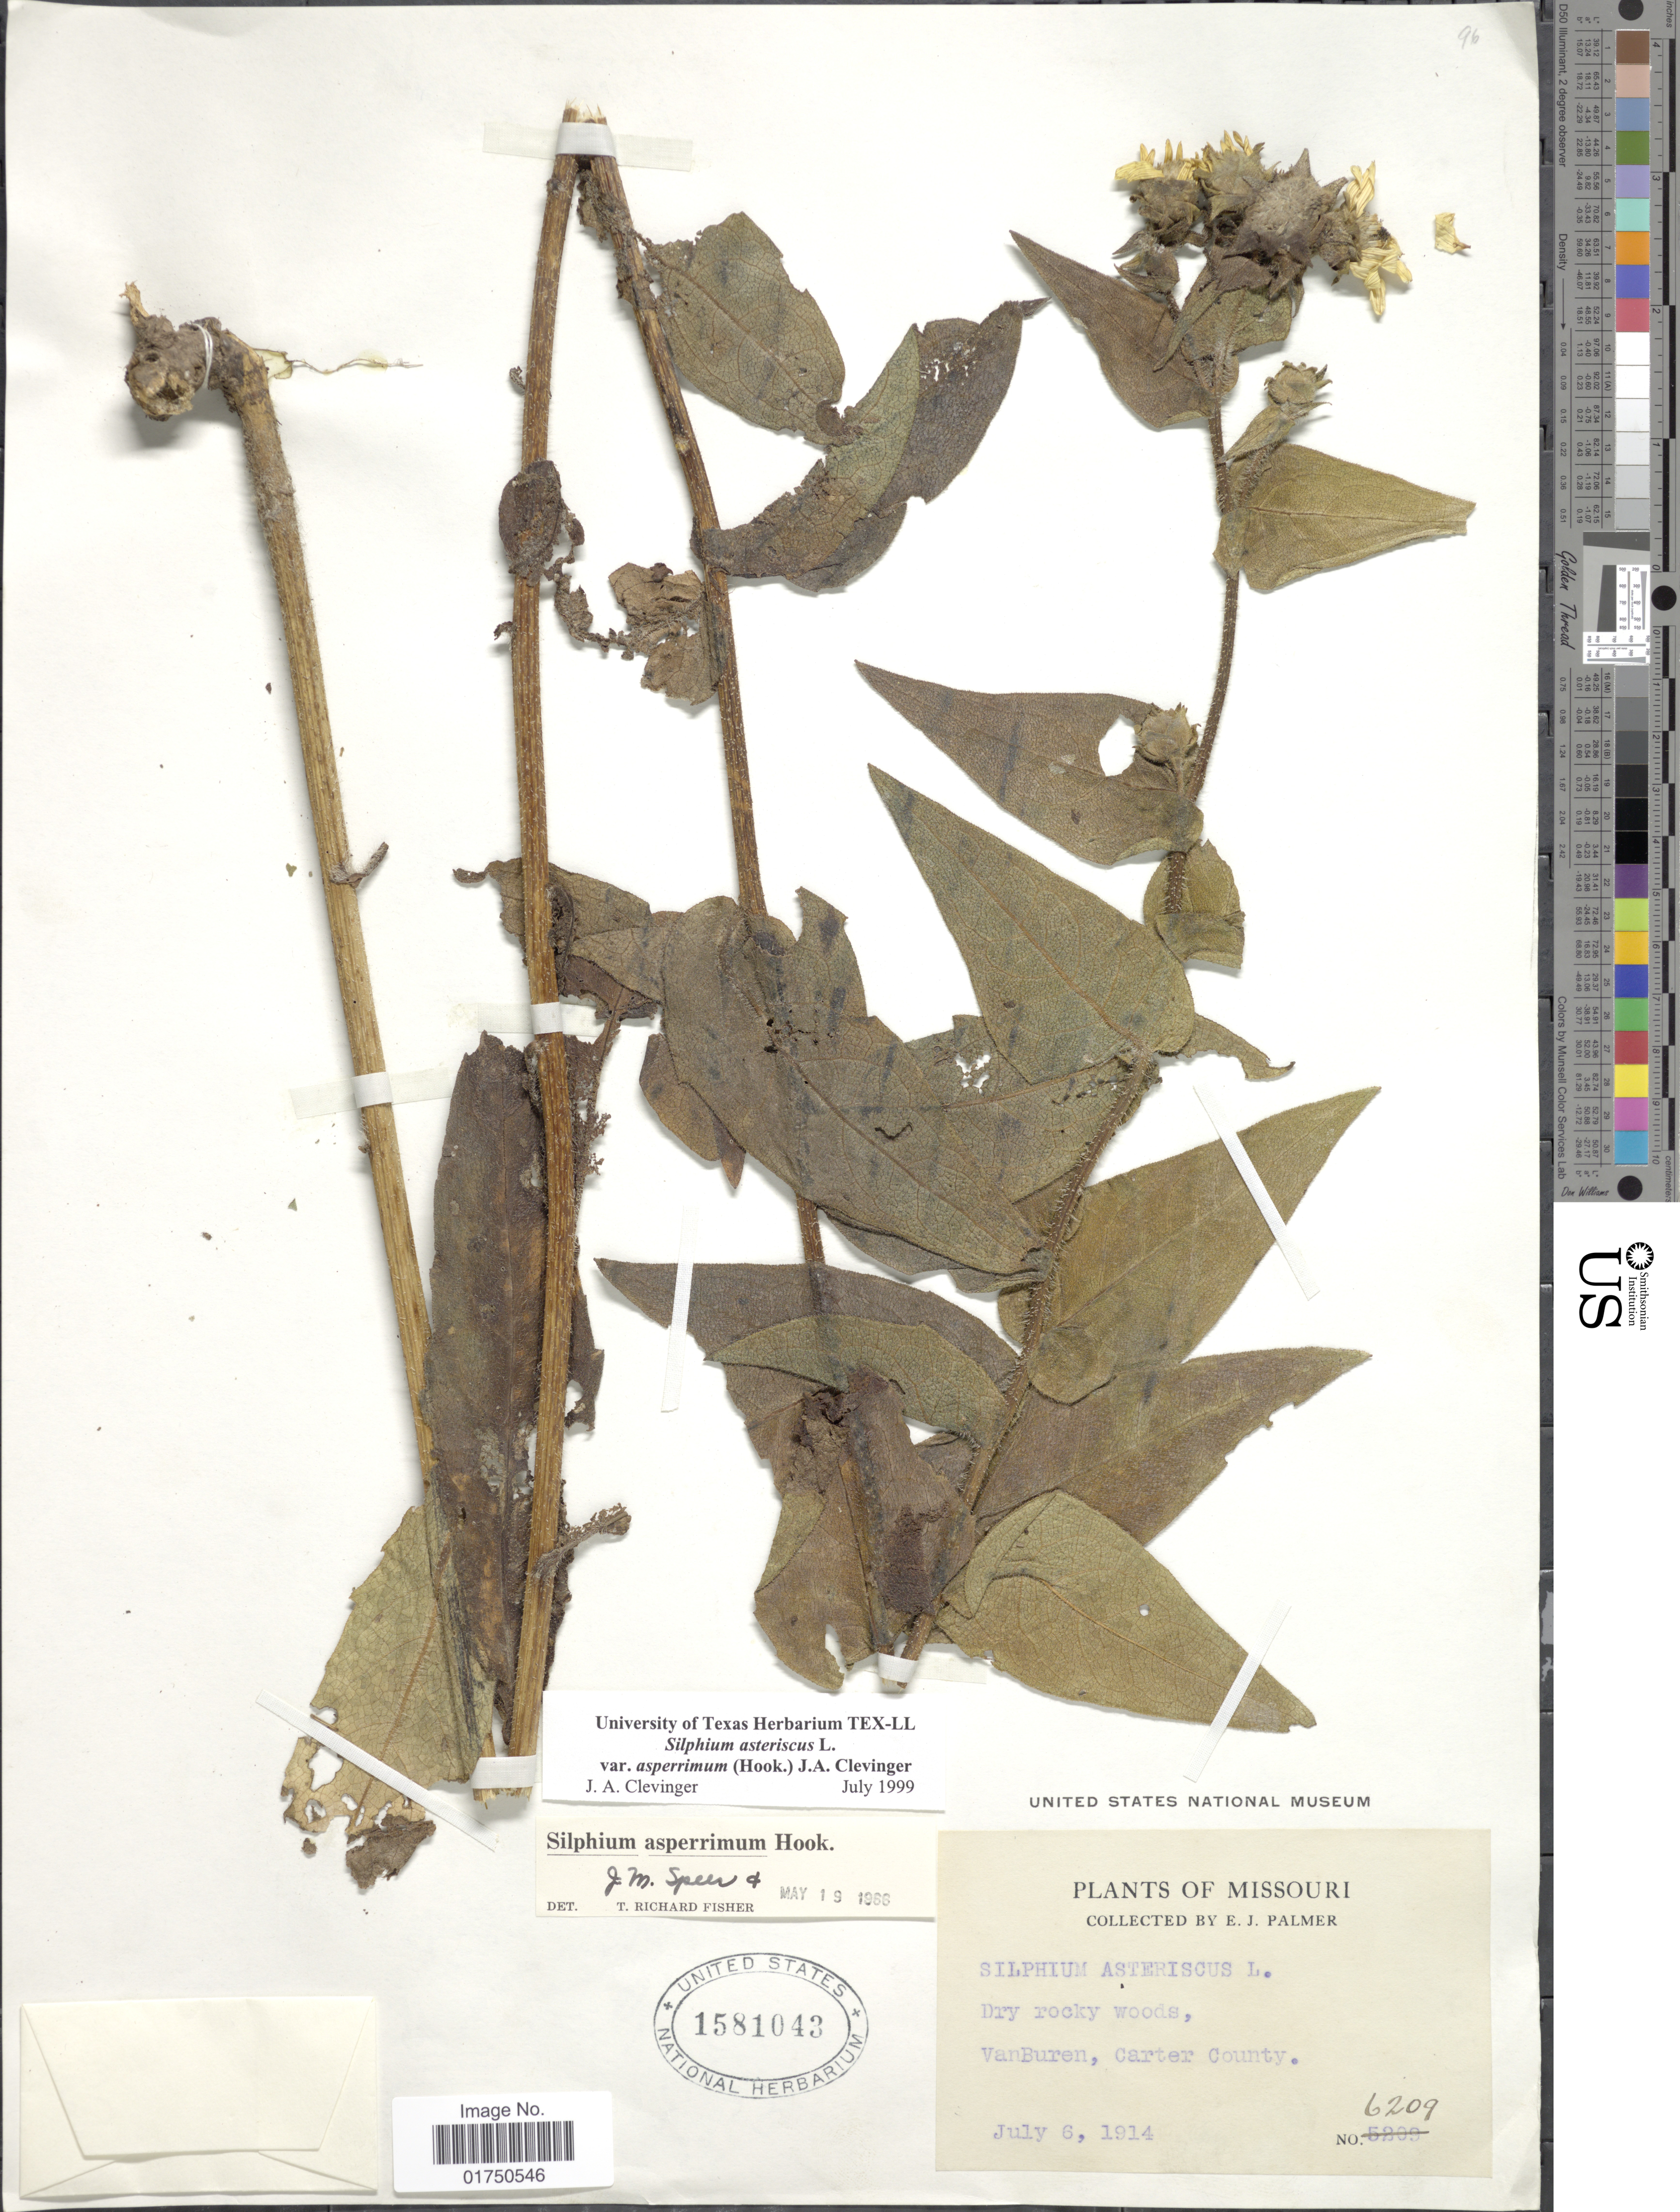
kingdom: Plantae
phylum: Tracheophyta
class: Magnoliopsida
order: Asterales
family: Asteraceae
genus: Silphium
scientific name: Silphium asteriscus var. asperrimum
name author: (Hook.) Clevinger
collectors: E. J. Palmer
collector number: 6209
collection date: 1914-07-06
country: United States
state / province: Missouri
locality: Dry rocky woods, VanBuren, Carter County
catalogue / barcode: US 1581043